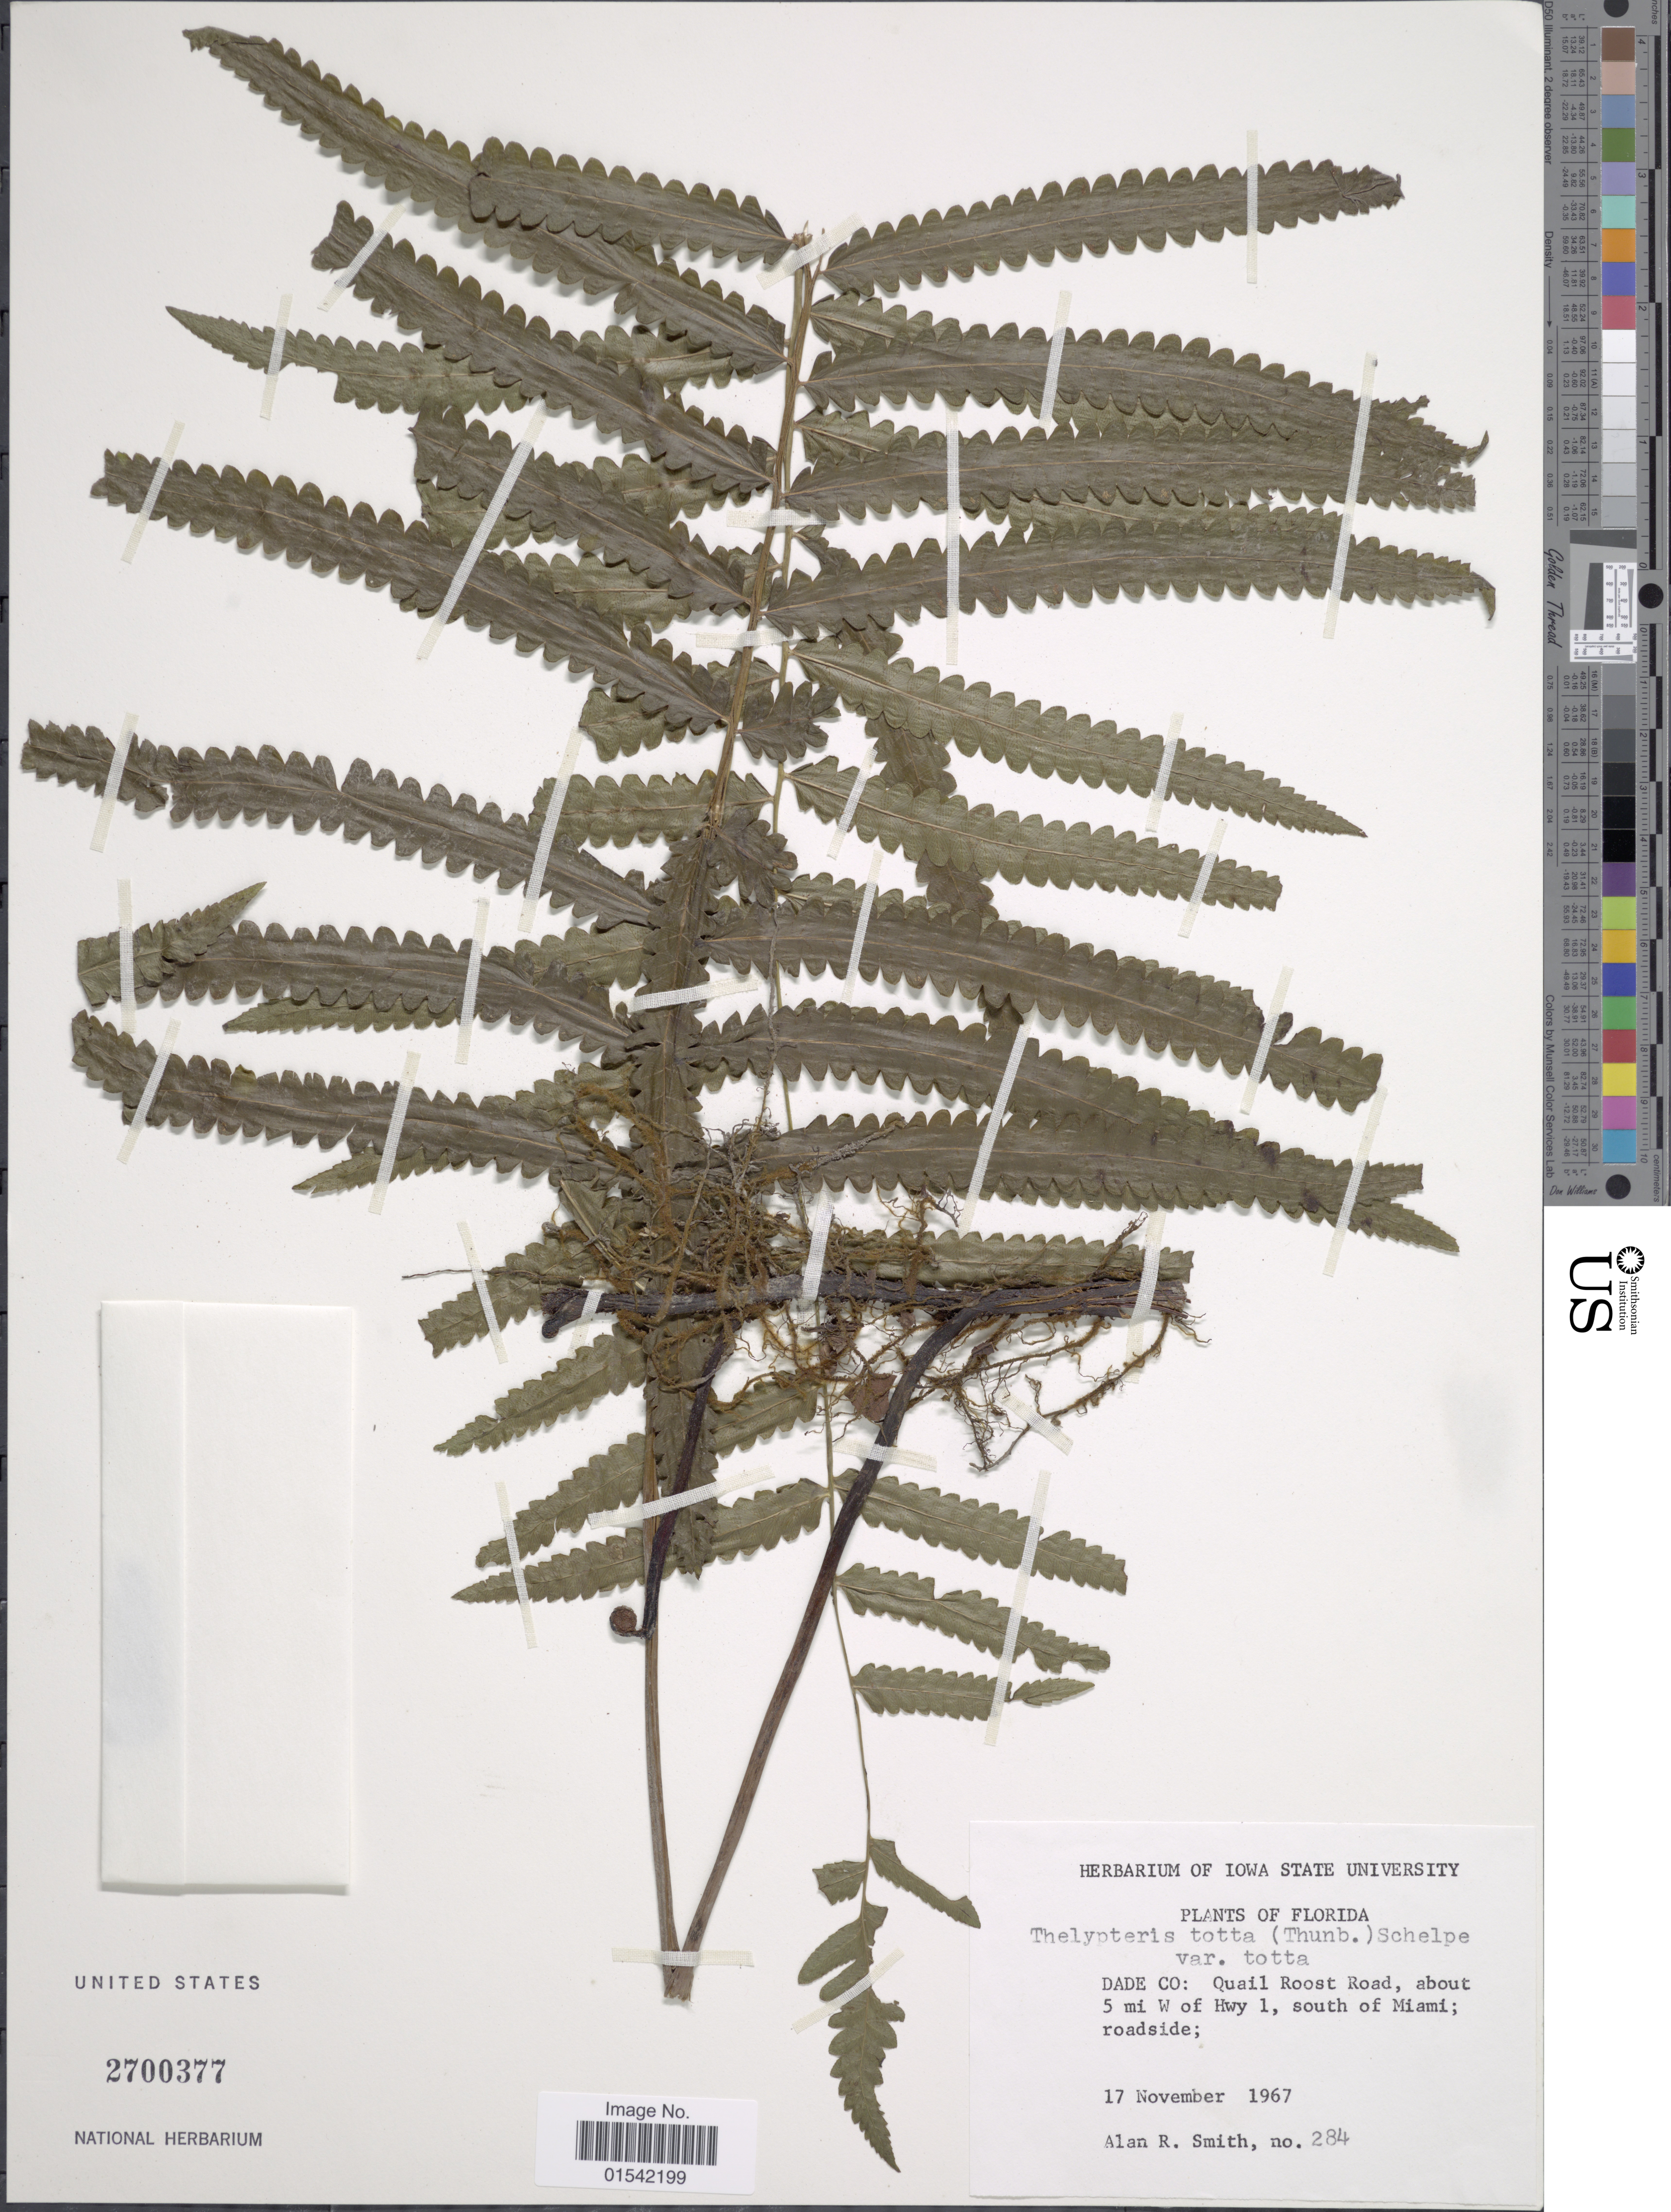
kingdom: Plantae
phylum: Tracheophyta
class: Polypodiopsida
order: Polypodiales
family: Thelypteridaceae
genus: Cyclosorus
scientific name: Cyclosorus interruptus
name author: (Willd.) H. Itô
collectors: A. R. Smith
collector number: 284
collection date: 1967-11-17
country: United States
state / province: Florida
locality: Dade Co: Quail Roost Road, about 5 mi W of Hwy 1, south of Miami; roadside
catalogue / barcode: US 2700377